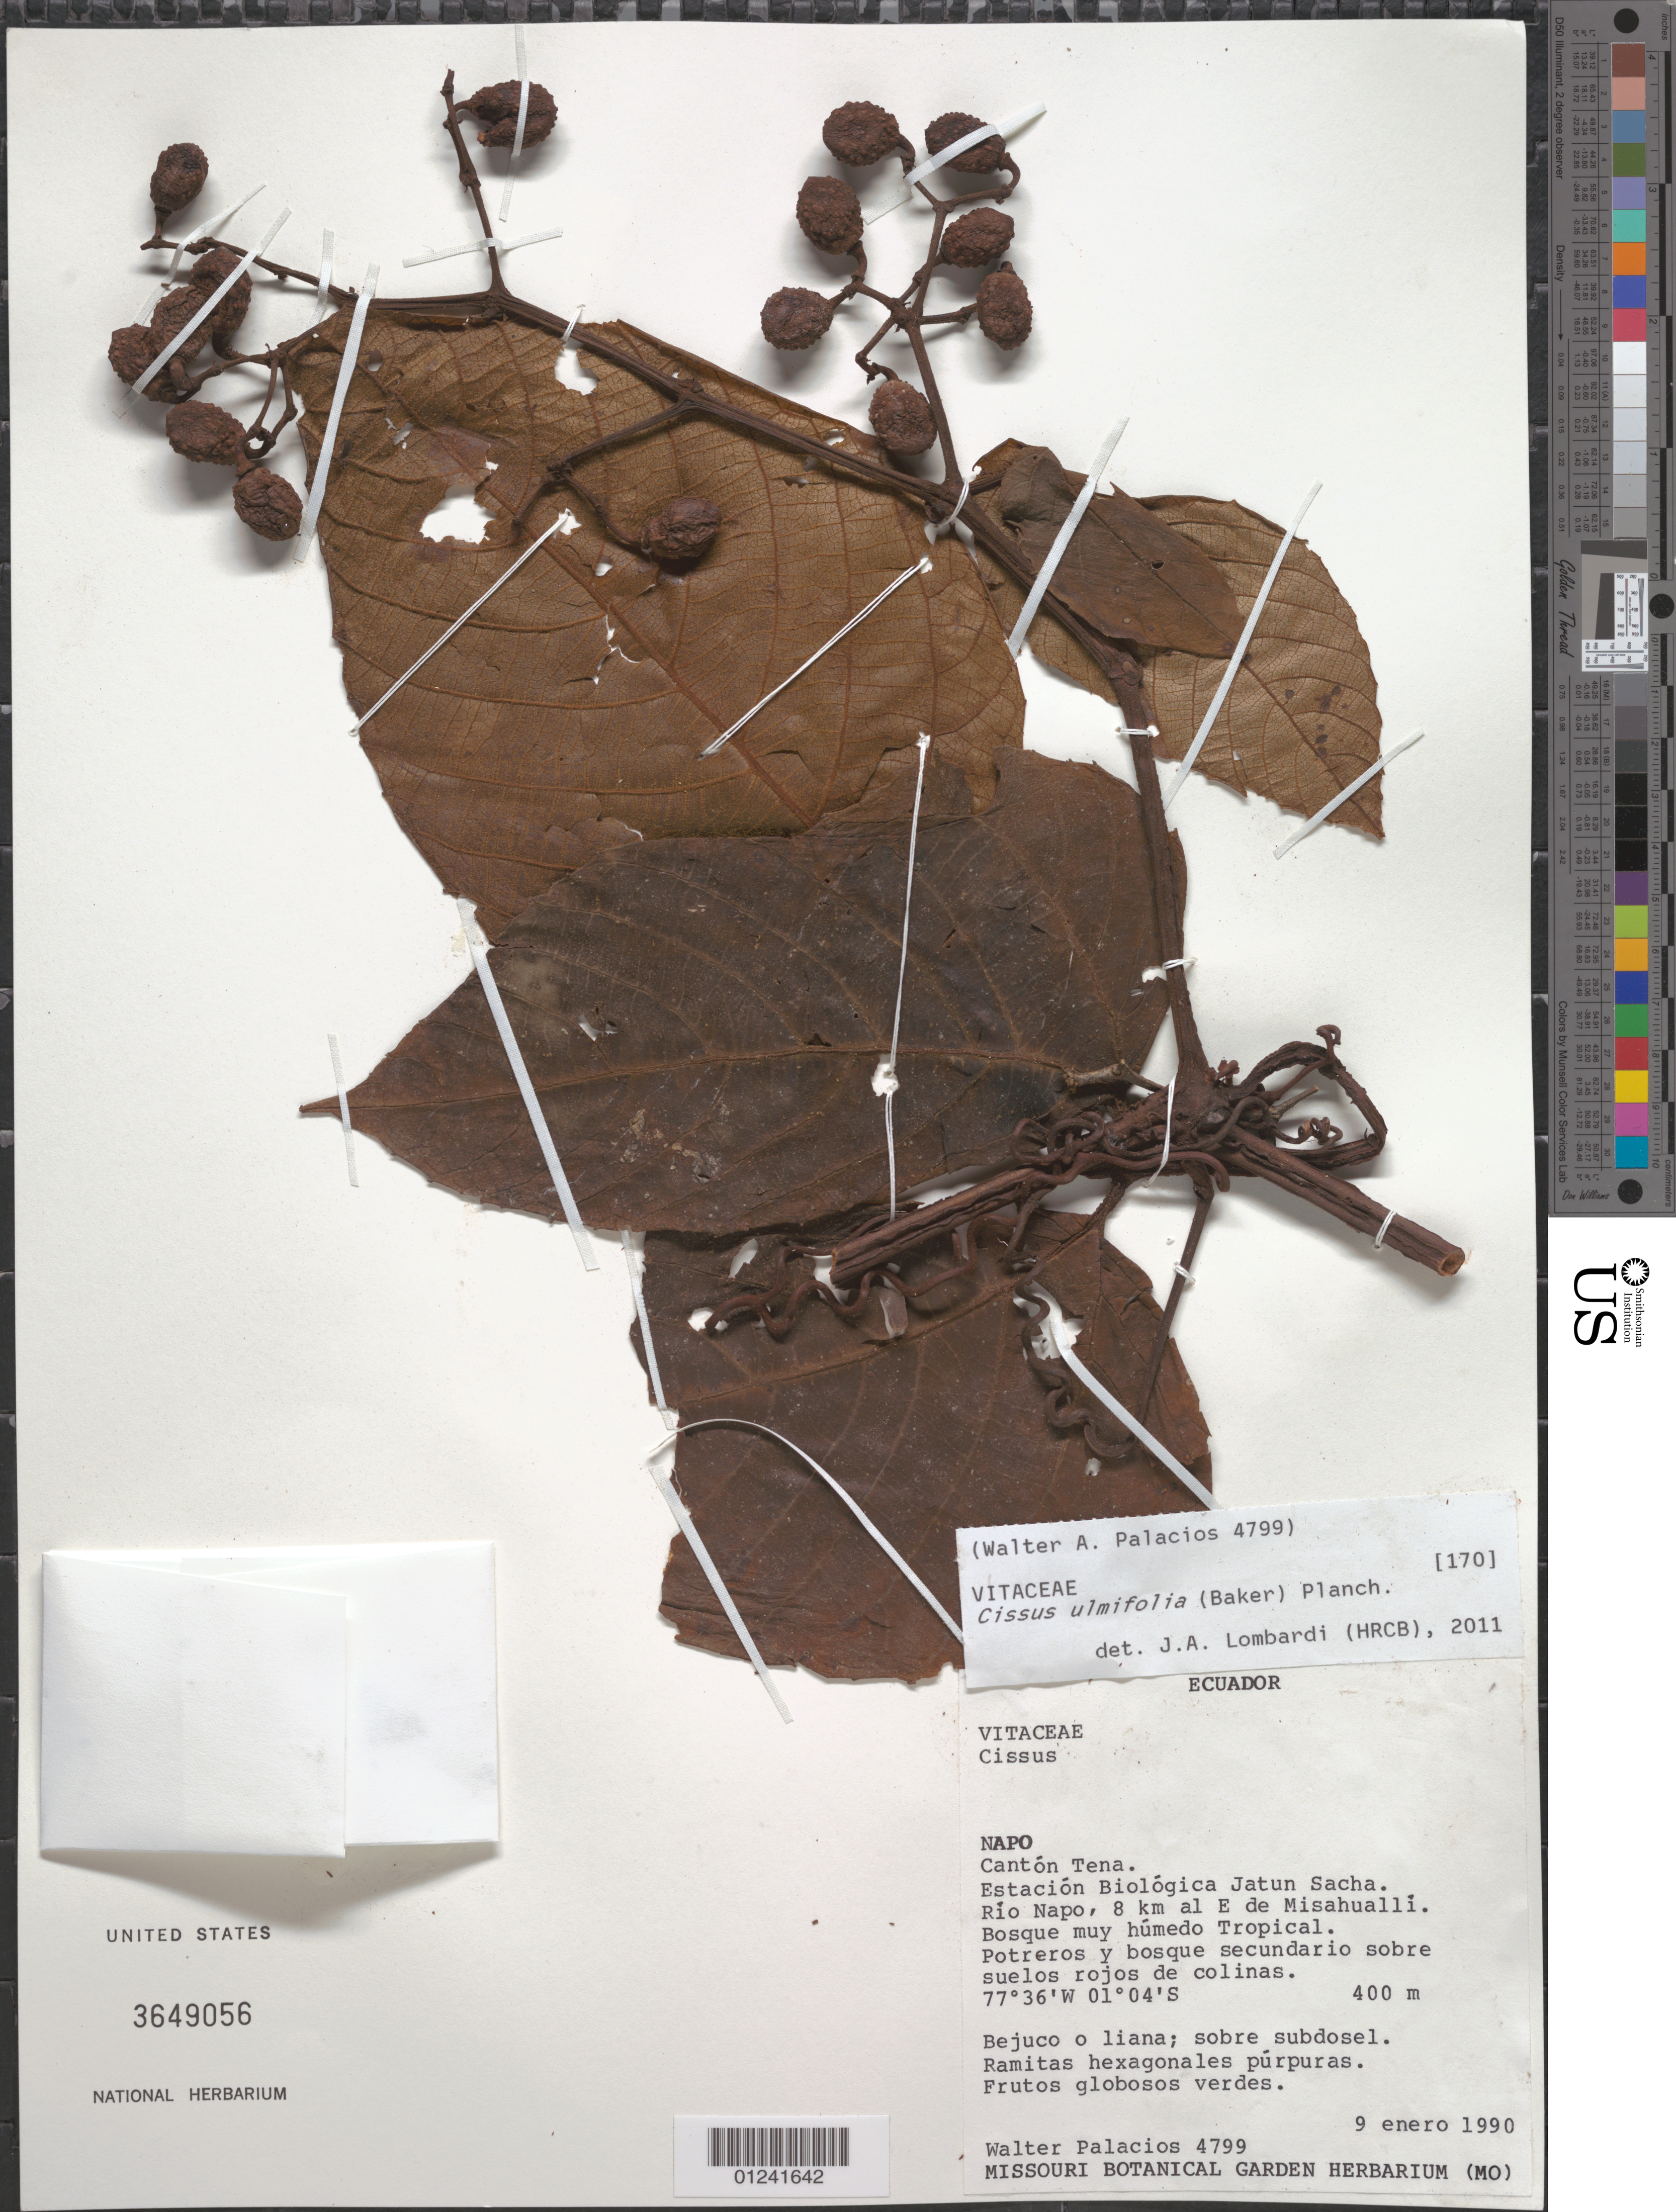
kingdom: Plantae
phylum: Tracheophyta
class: Magnoliopsida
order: Vitales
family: Vitaceae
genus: Cissus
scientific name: Cissus ulmifolia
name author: (Baker) Planch.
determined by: Lombardi, Julio A.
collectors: W. Palacios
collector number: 4799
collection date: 1990-01-09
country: Ecuador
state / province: Napo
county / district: Canton Tena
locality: Estacion Biologica Jatun Sacha. Rio Napo, 8km al E de Misahualli. Bosque muy humedo Tropical. Potreros y bosque secundario sobre suelos rojos de colinas.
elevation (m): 400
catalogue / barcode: US 3649056